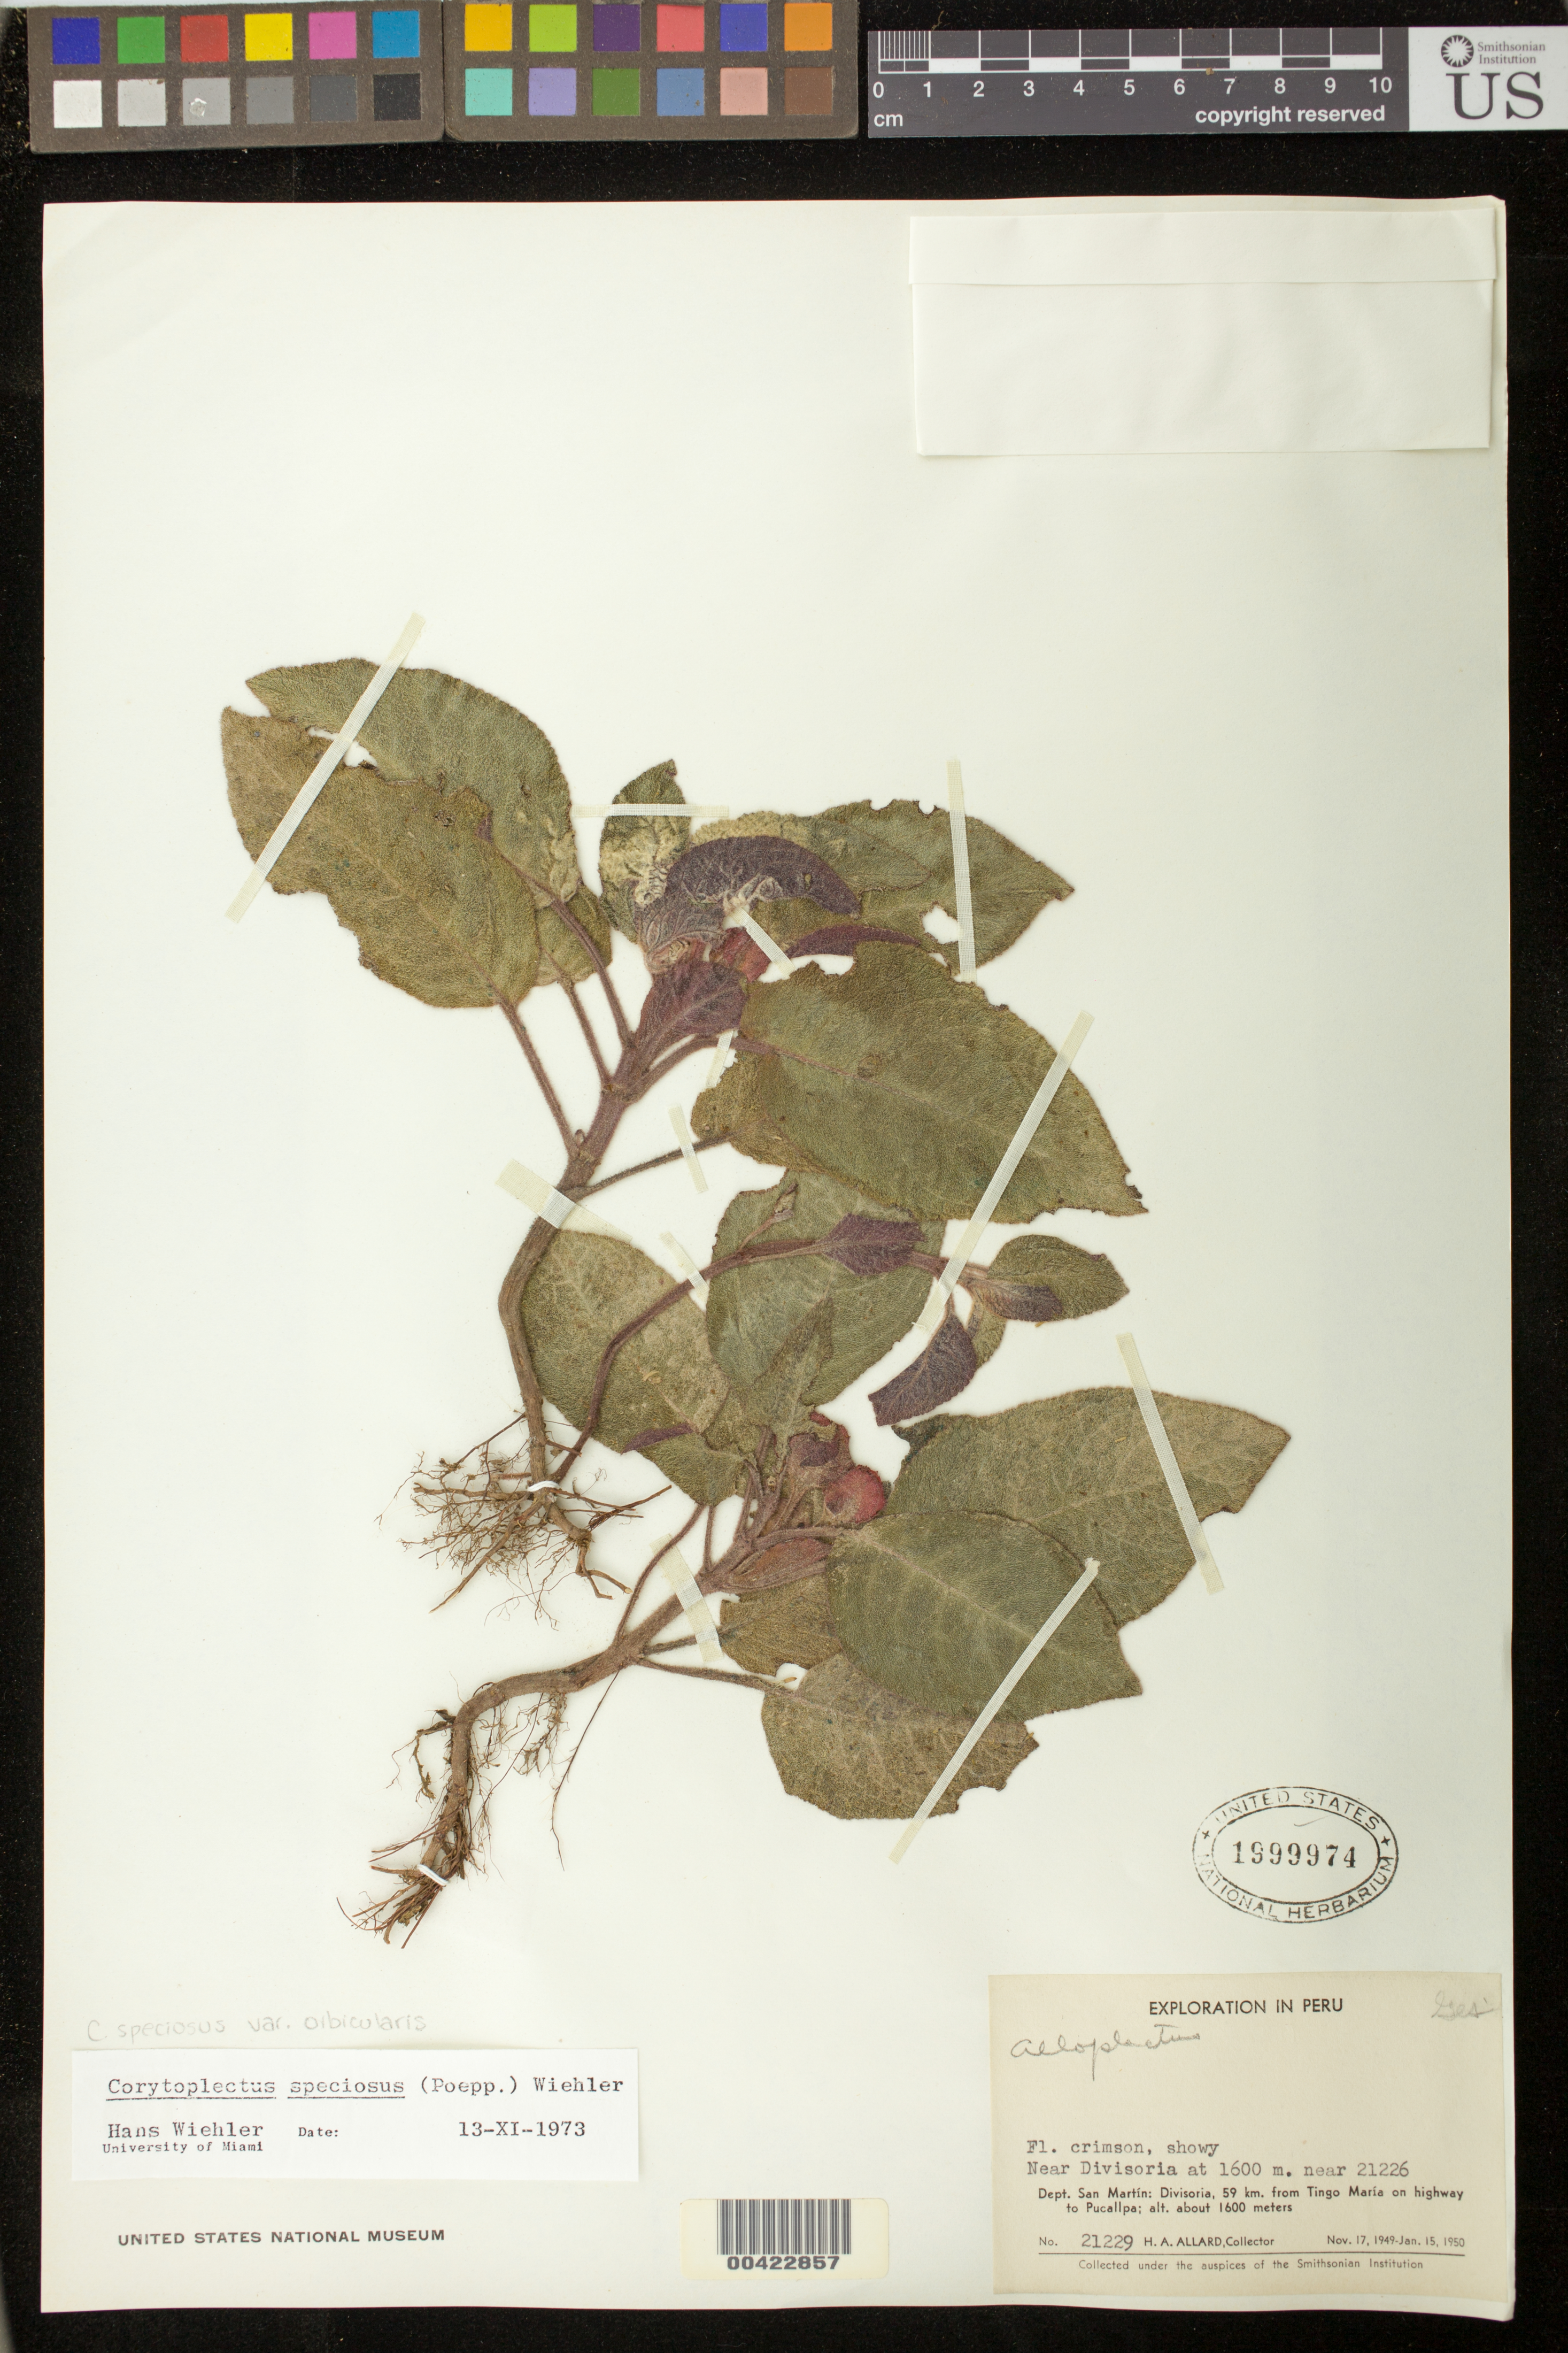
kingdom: Plantae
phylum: Tracheophyta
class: Magnoliopsida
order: Lamiales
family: Gesneriaceae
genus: Corytoplectus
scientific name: Corytoplectus speciosus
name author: (Poepp.) Wiehler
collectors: H. A. Allard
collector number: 21229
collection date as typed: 1949-50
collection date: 1949/1950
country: Peru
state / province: San Martín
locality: Divisoria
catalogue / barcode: US 1999974